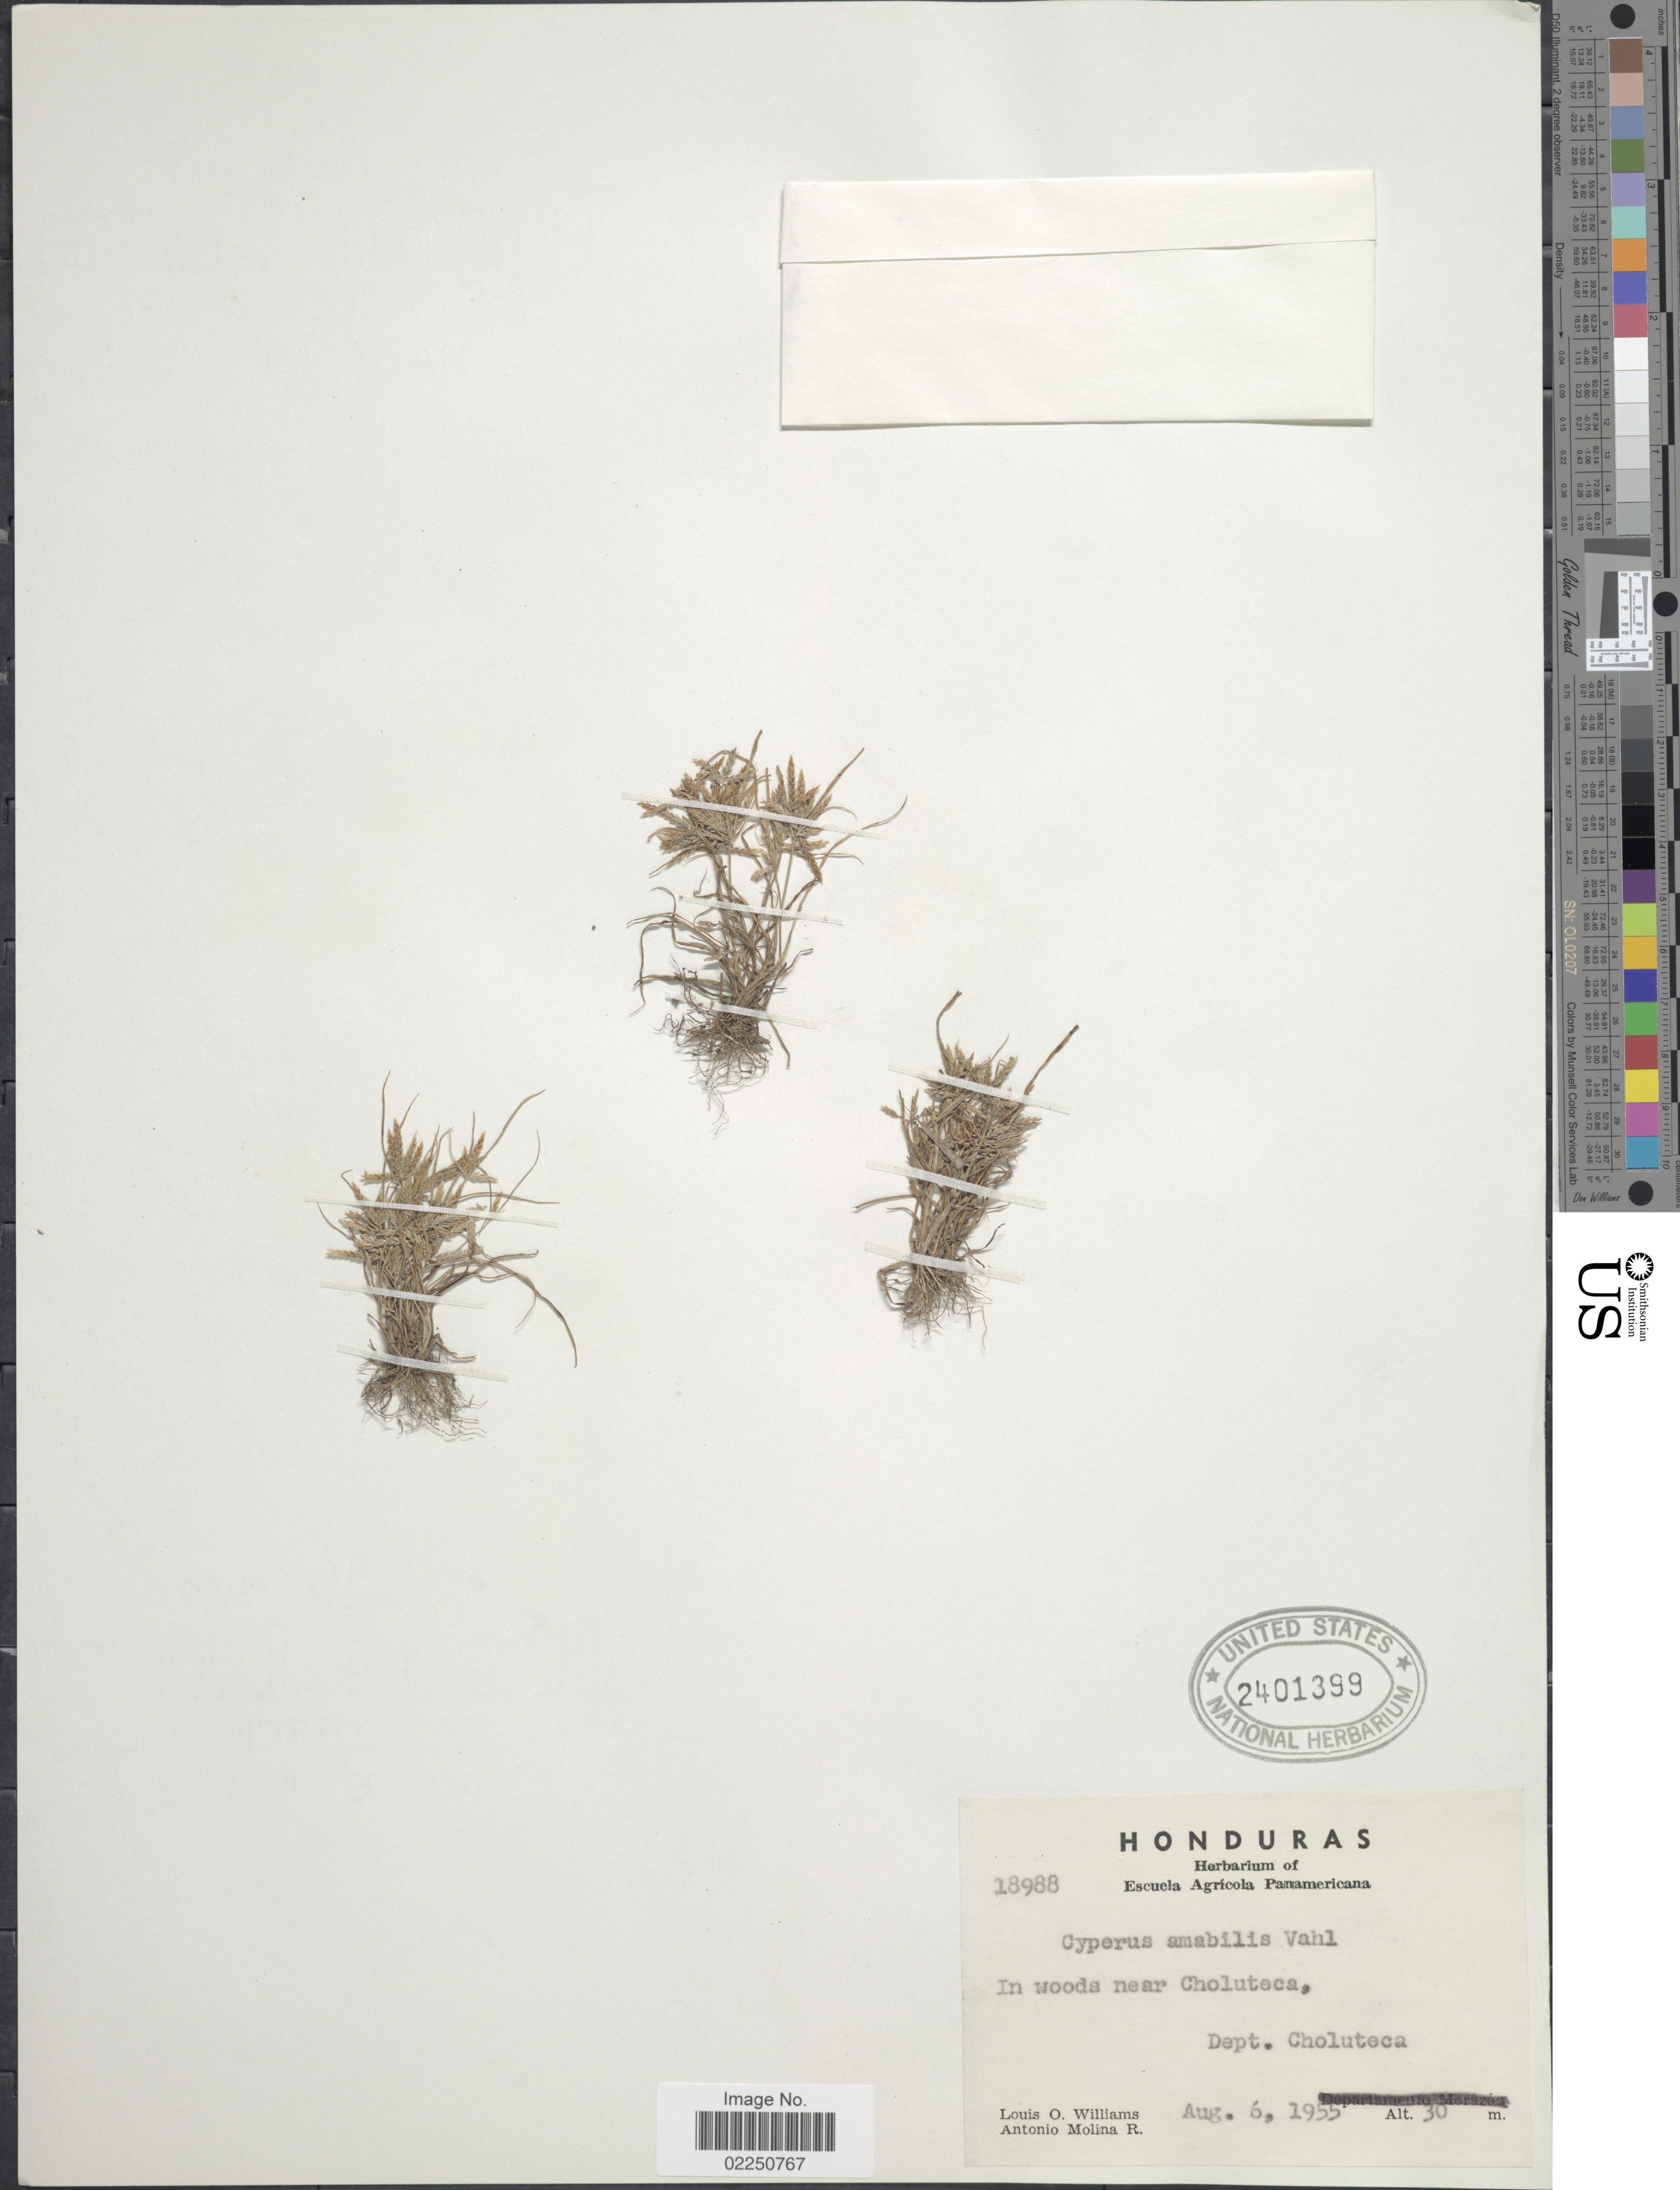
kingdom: Plantae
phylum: Tracheophyta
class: Liliopsida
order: Poales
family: Cyperaceae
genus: Cyperus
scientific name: Cyperus amabilis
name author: Vahl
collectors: L. O. Williams & A. Molina R.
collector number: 18988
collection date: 1955-08-06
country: Honduras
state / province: Choluteca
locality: In woods near Choluteca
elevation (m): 30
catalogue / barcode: US 2401399